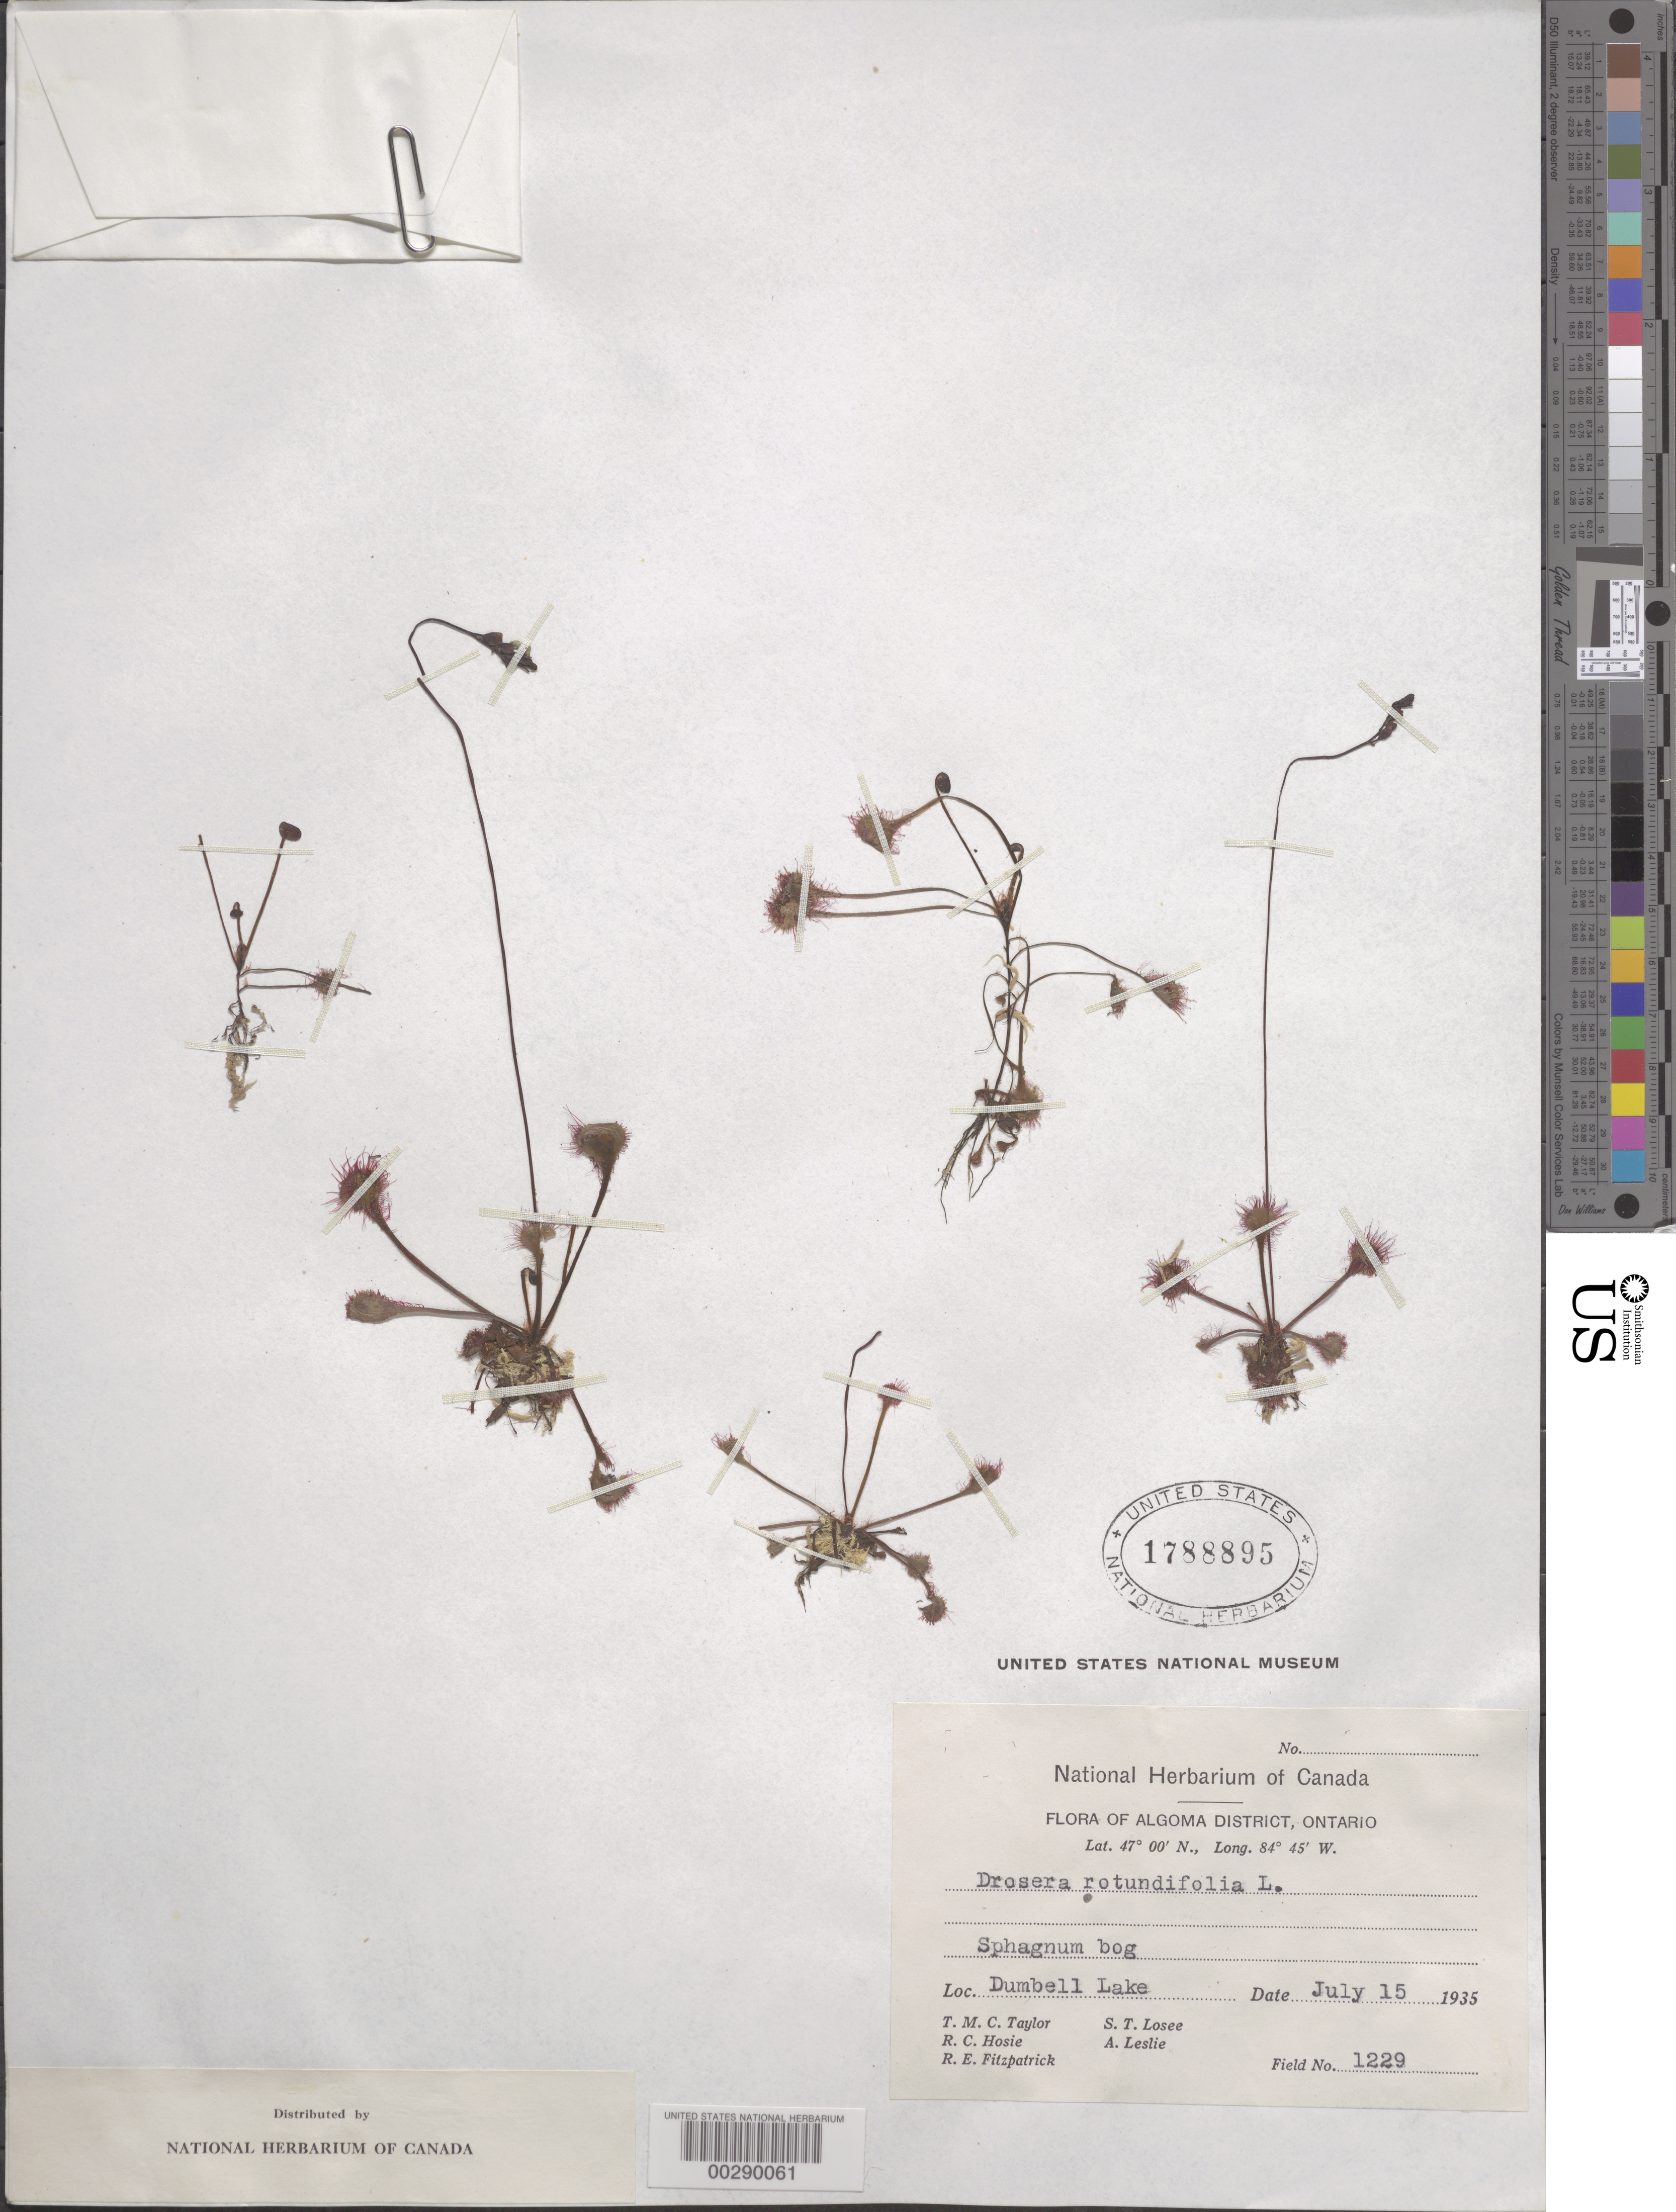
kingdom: Plantae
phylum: Tracheophyta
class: Magnoliopsida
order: Caryophyllales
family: Droseraceae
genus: Drosera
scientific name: Drosera rotundifolia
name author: L.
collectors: W. A. Taylor, R. Hosie, R. Fitzpatrick, S. Losee & A. Leslie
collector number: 1229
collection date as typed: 15 Jul 1935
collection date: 1935-07-15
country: Canada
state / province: Ontario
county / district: Algoma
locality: Algoma dist., dumbell lake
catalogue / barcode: US 1788895